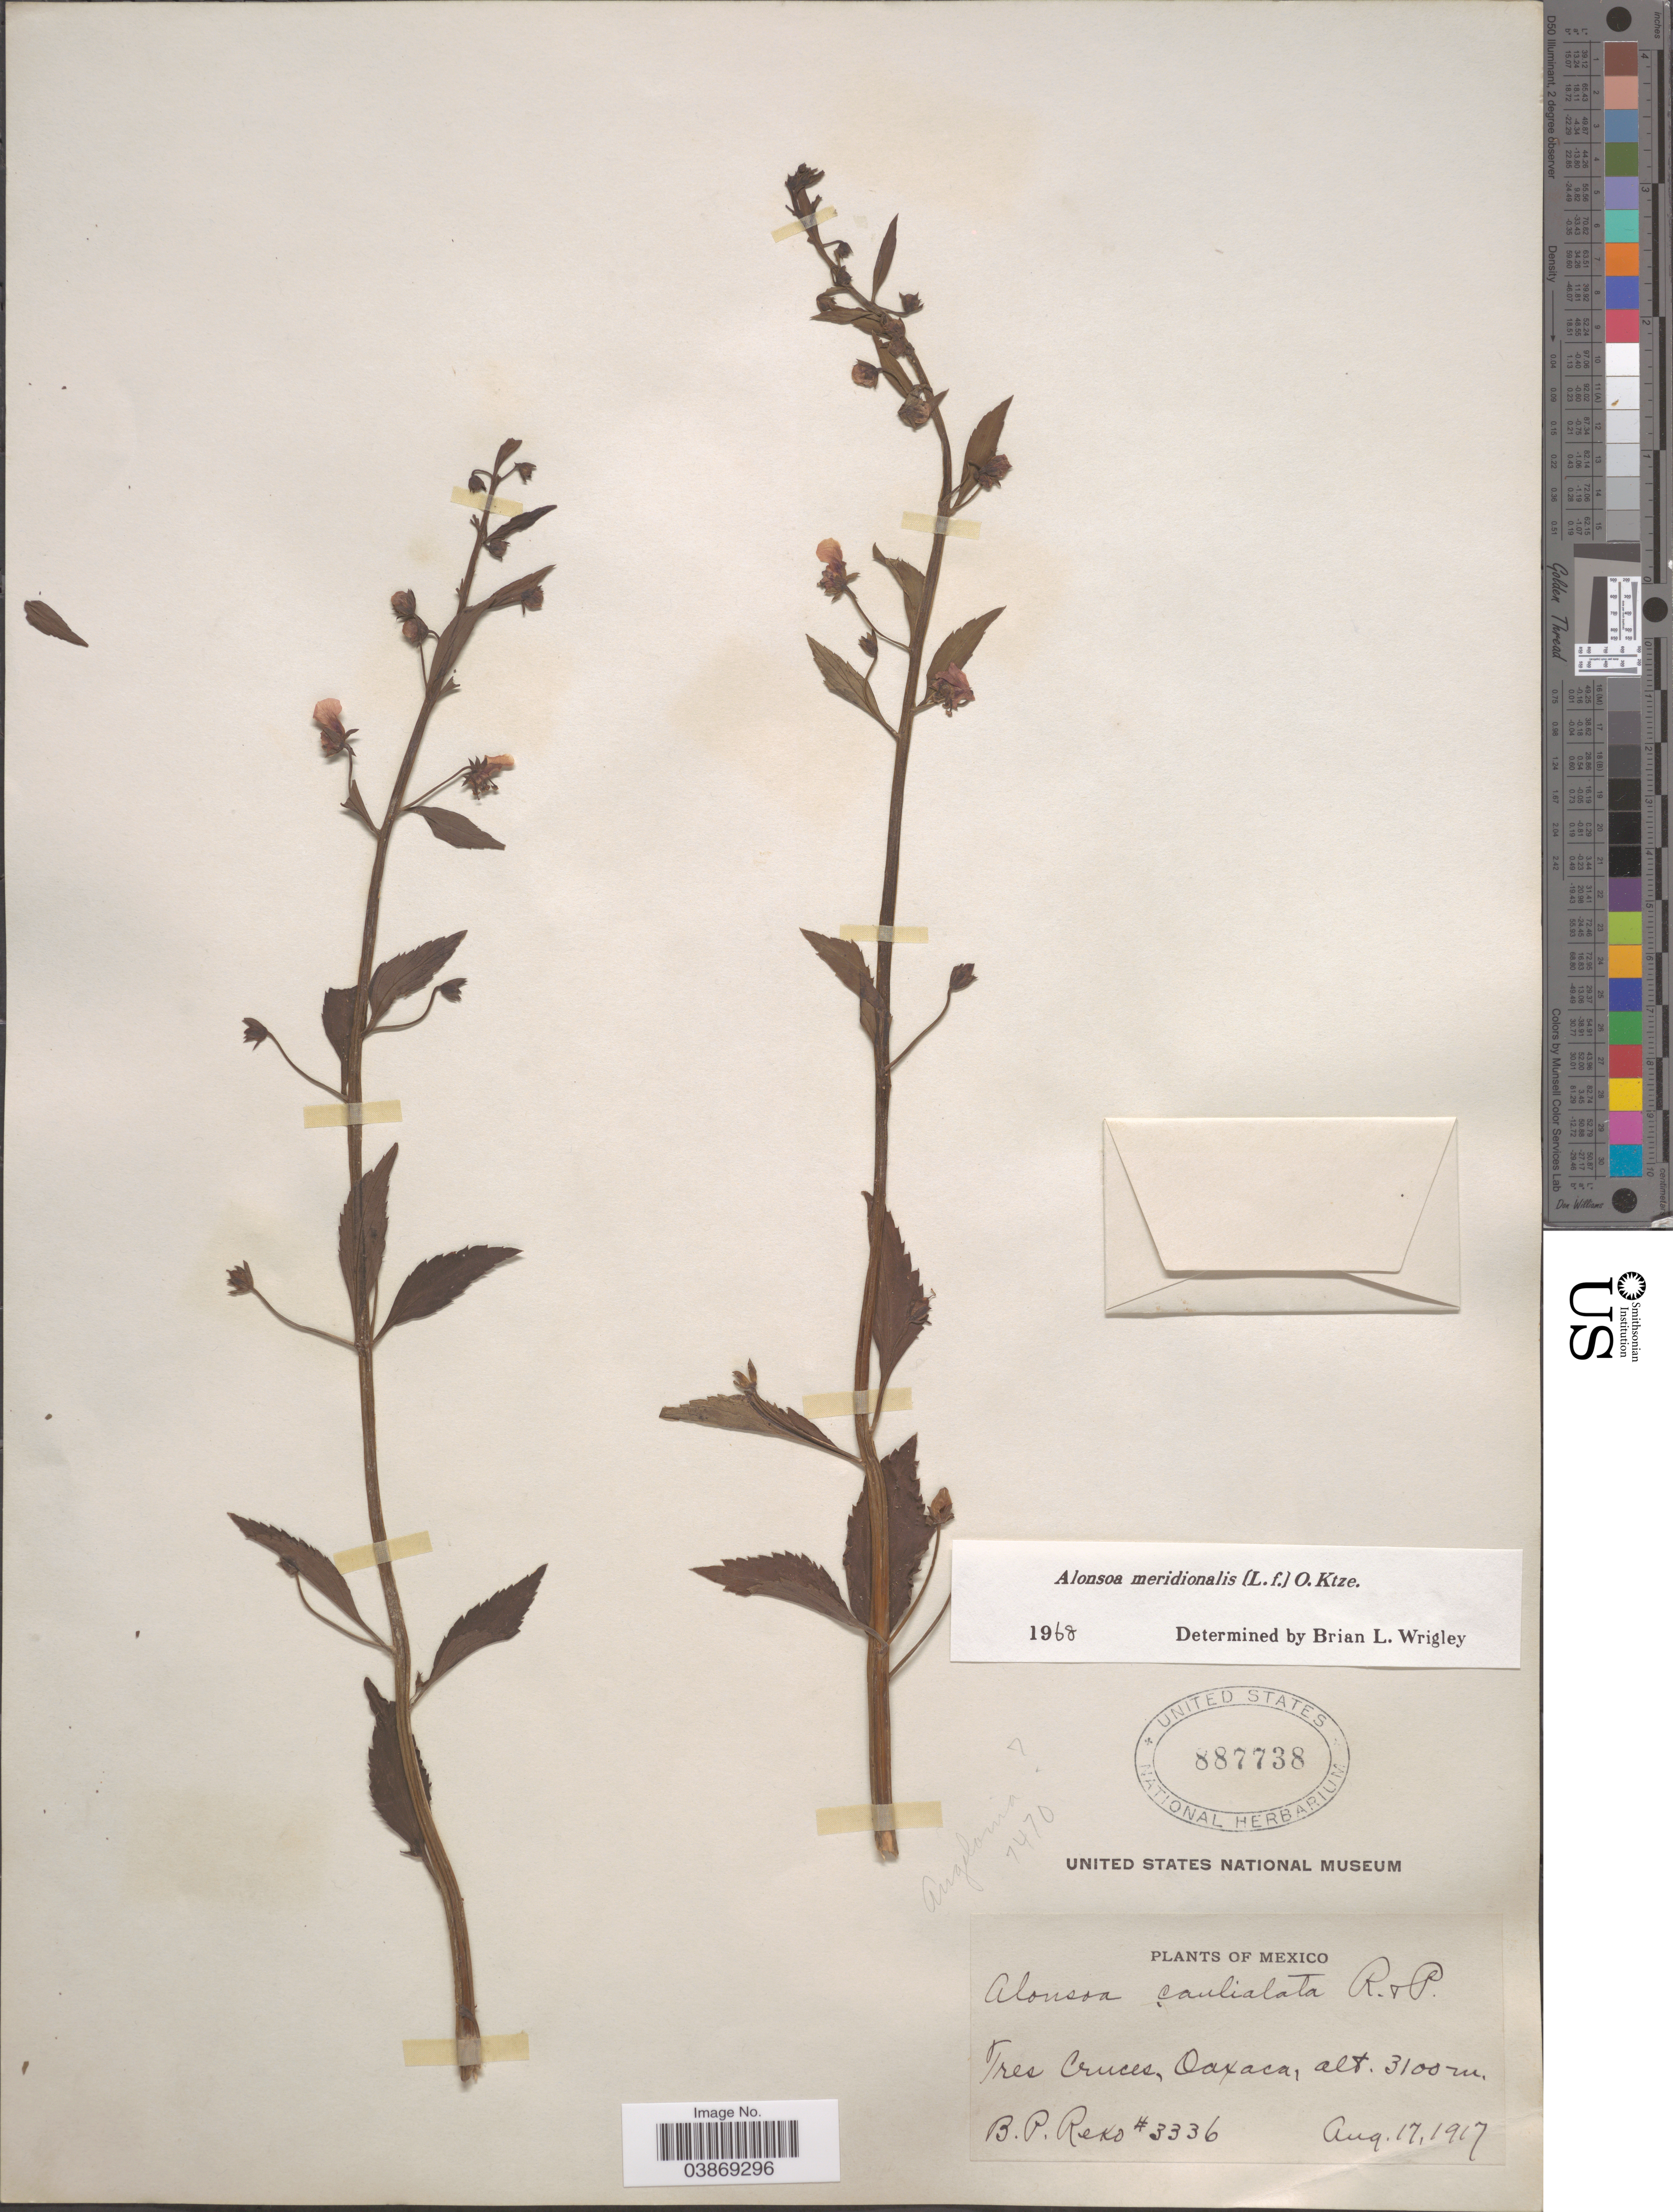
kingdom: Plantae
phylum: Tracheophyta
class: Magnoliopsida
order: Lamiales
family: Scrophulariaceae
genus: Alonsoa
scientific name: Alonsoa meridionalis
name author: (L. f.) Kuntze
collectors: B. P. Reko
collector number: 3336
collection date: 1917-08-17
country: Mexico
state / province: Oaxaca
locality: Tres Cruces.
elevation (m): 3100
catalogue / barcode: US 887738